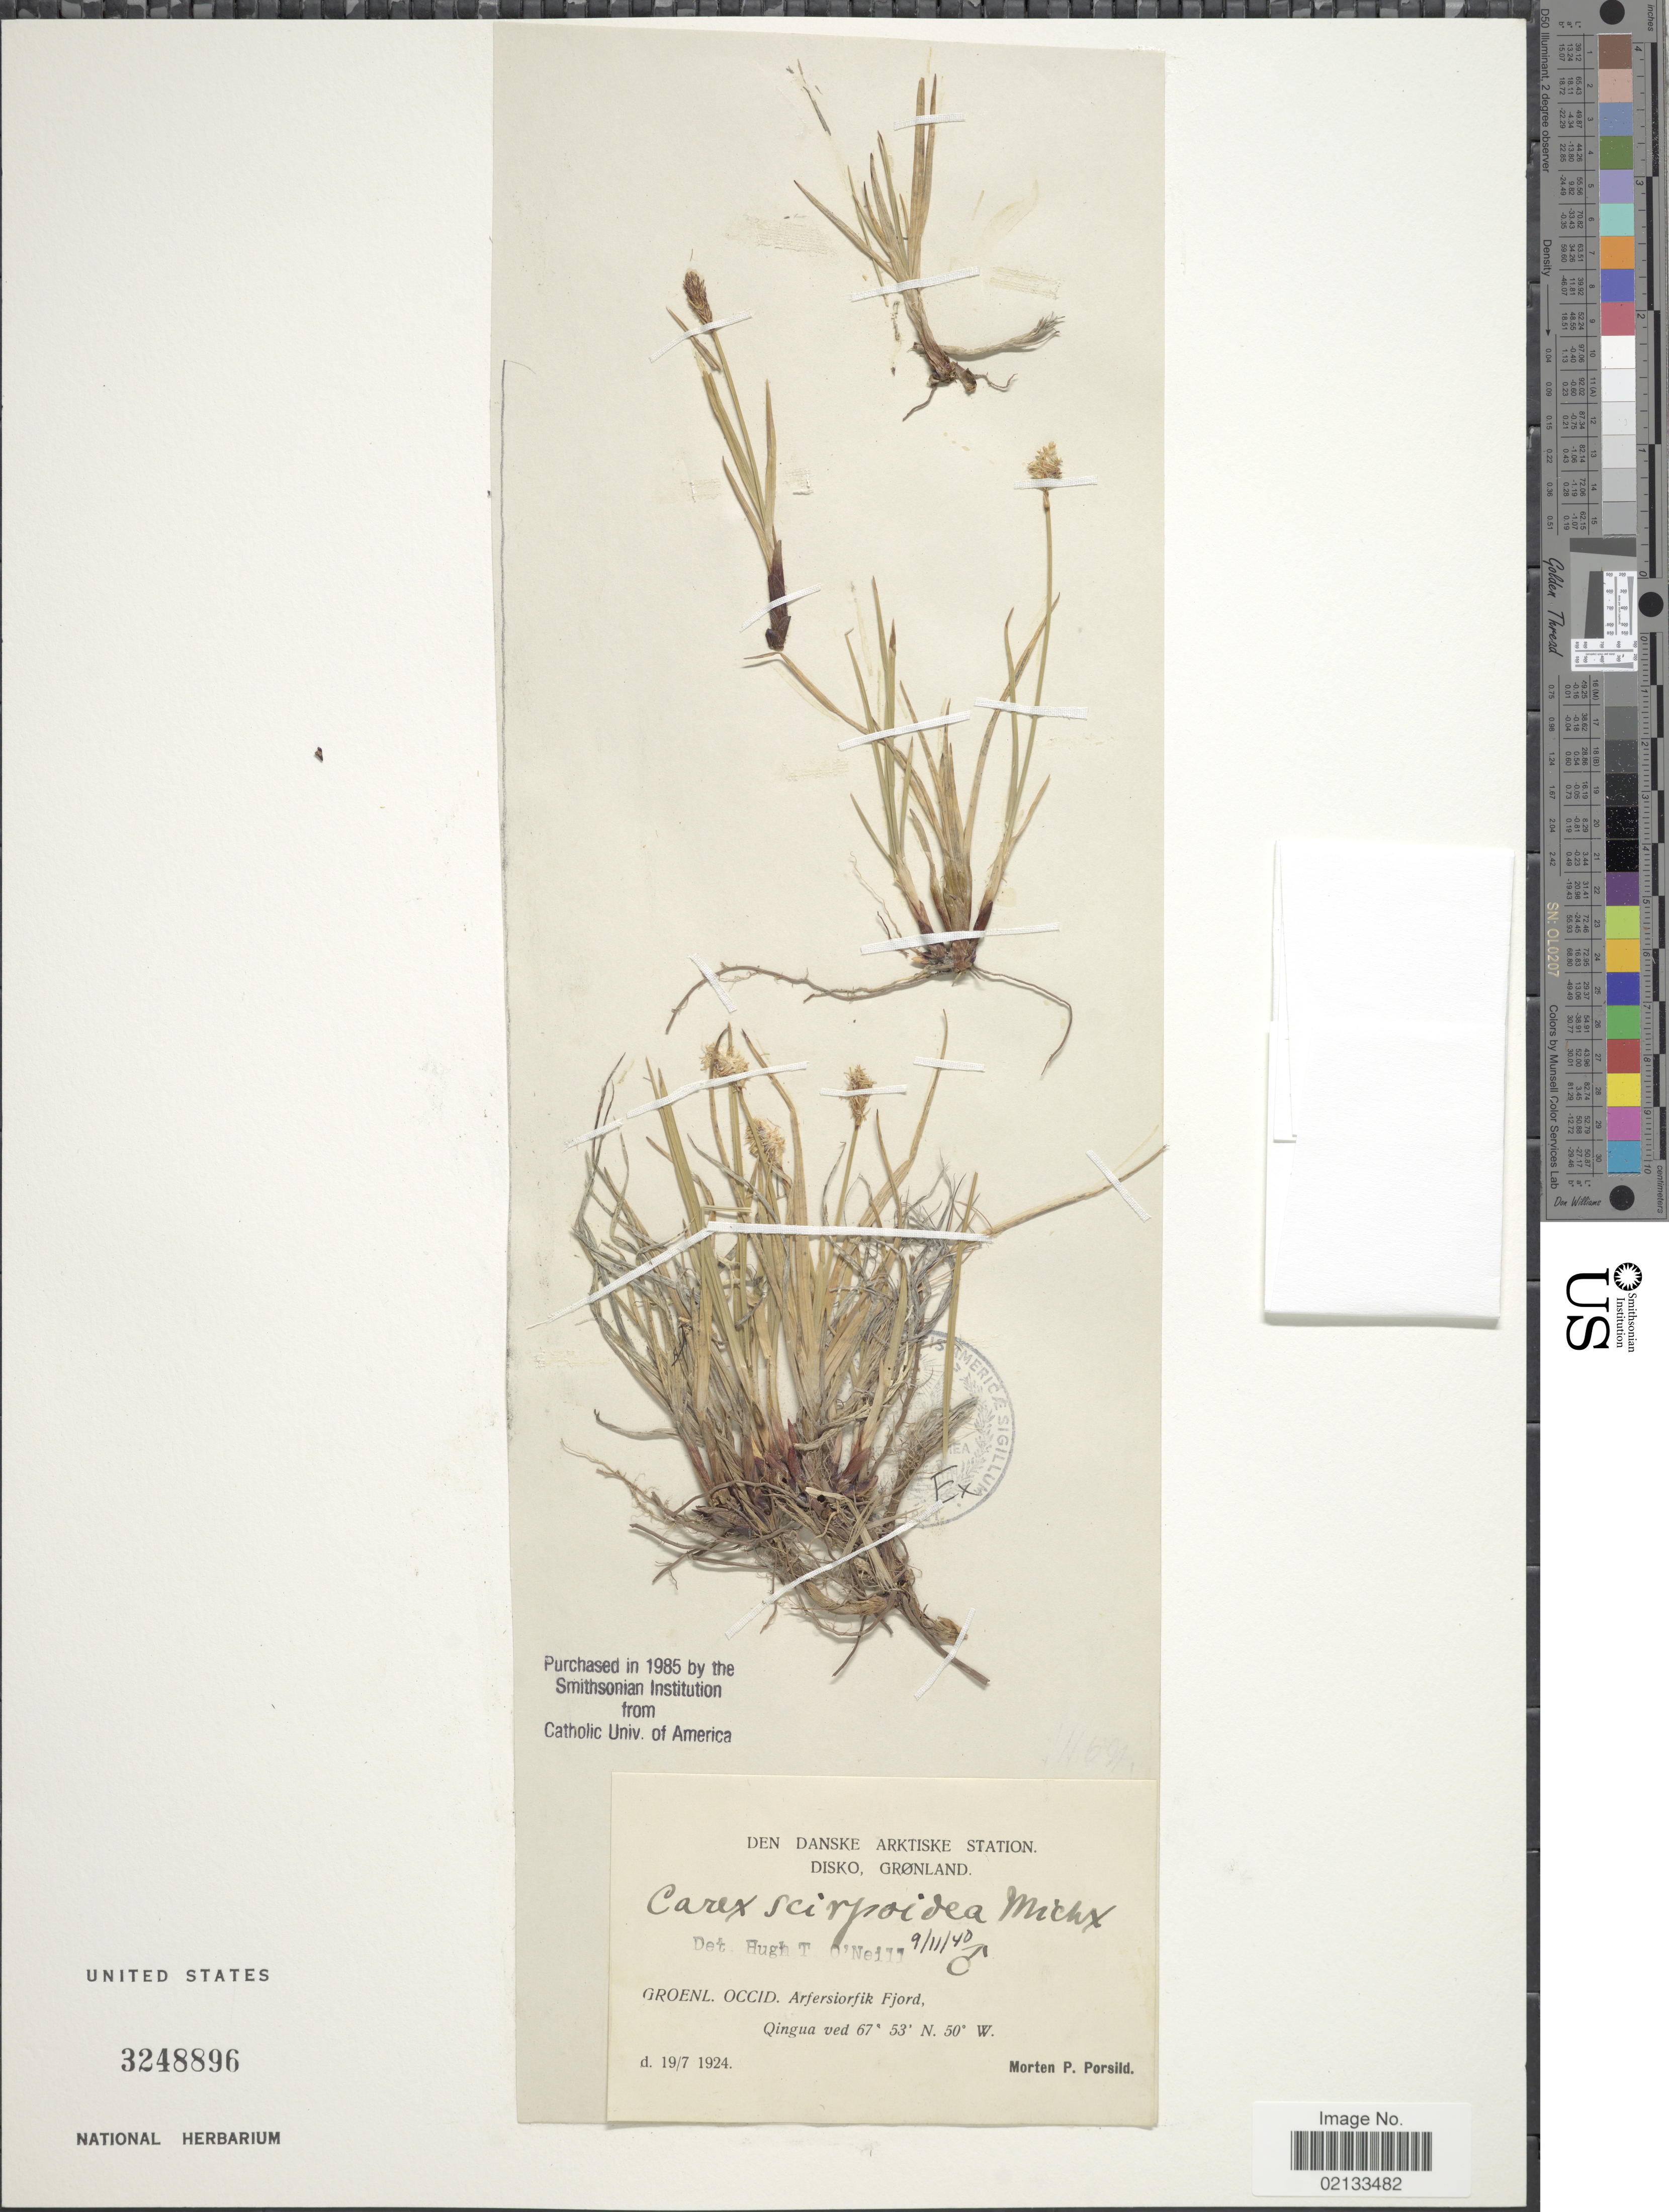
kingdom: Plantae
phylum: Tracheophyta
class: Liliopsida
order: Poales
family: Cyperaceae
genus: Carex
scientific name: Carex scirpoidea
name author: Michx.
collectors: M. P. Porsild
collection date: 1924-07-19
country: Greenland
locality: Den Danske Arktiske Station, Disko, Groenl. Occid. Arfersiorfik Fjord, Qingua ved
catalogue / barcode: US 3248896